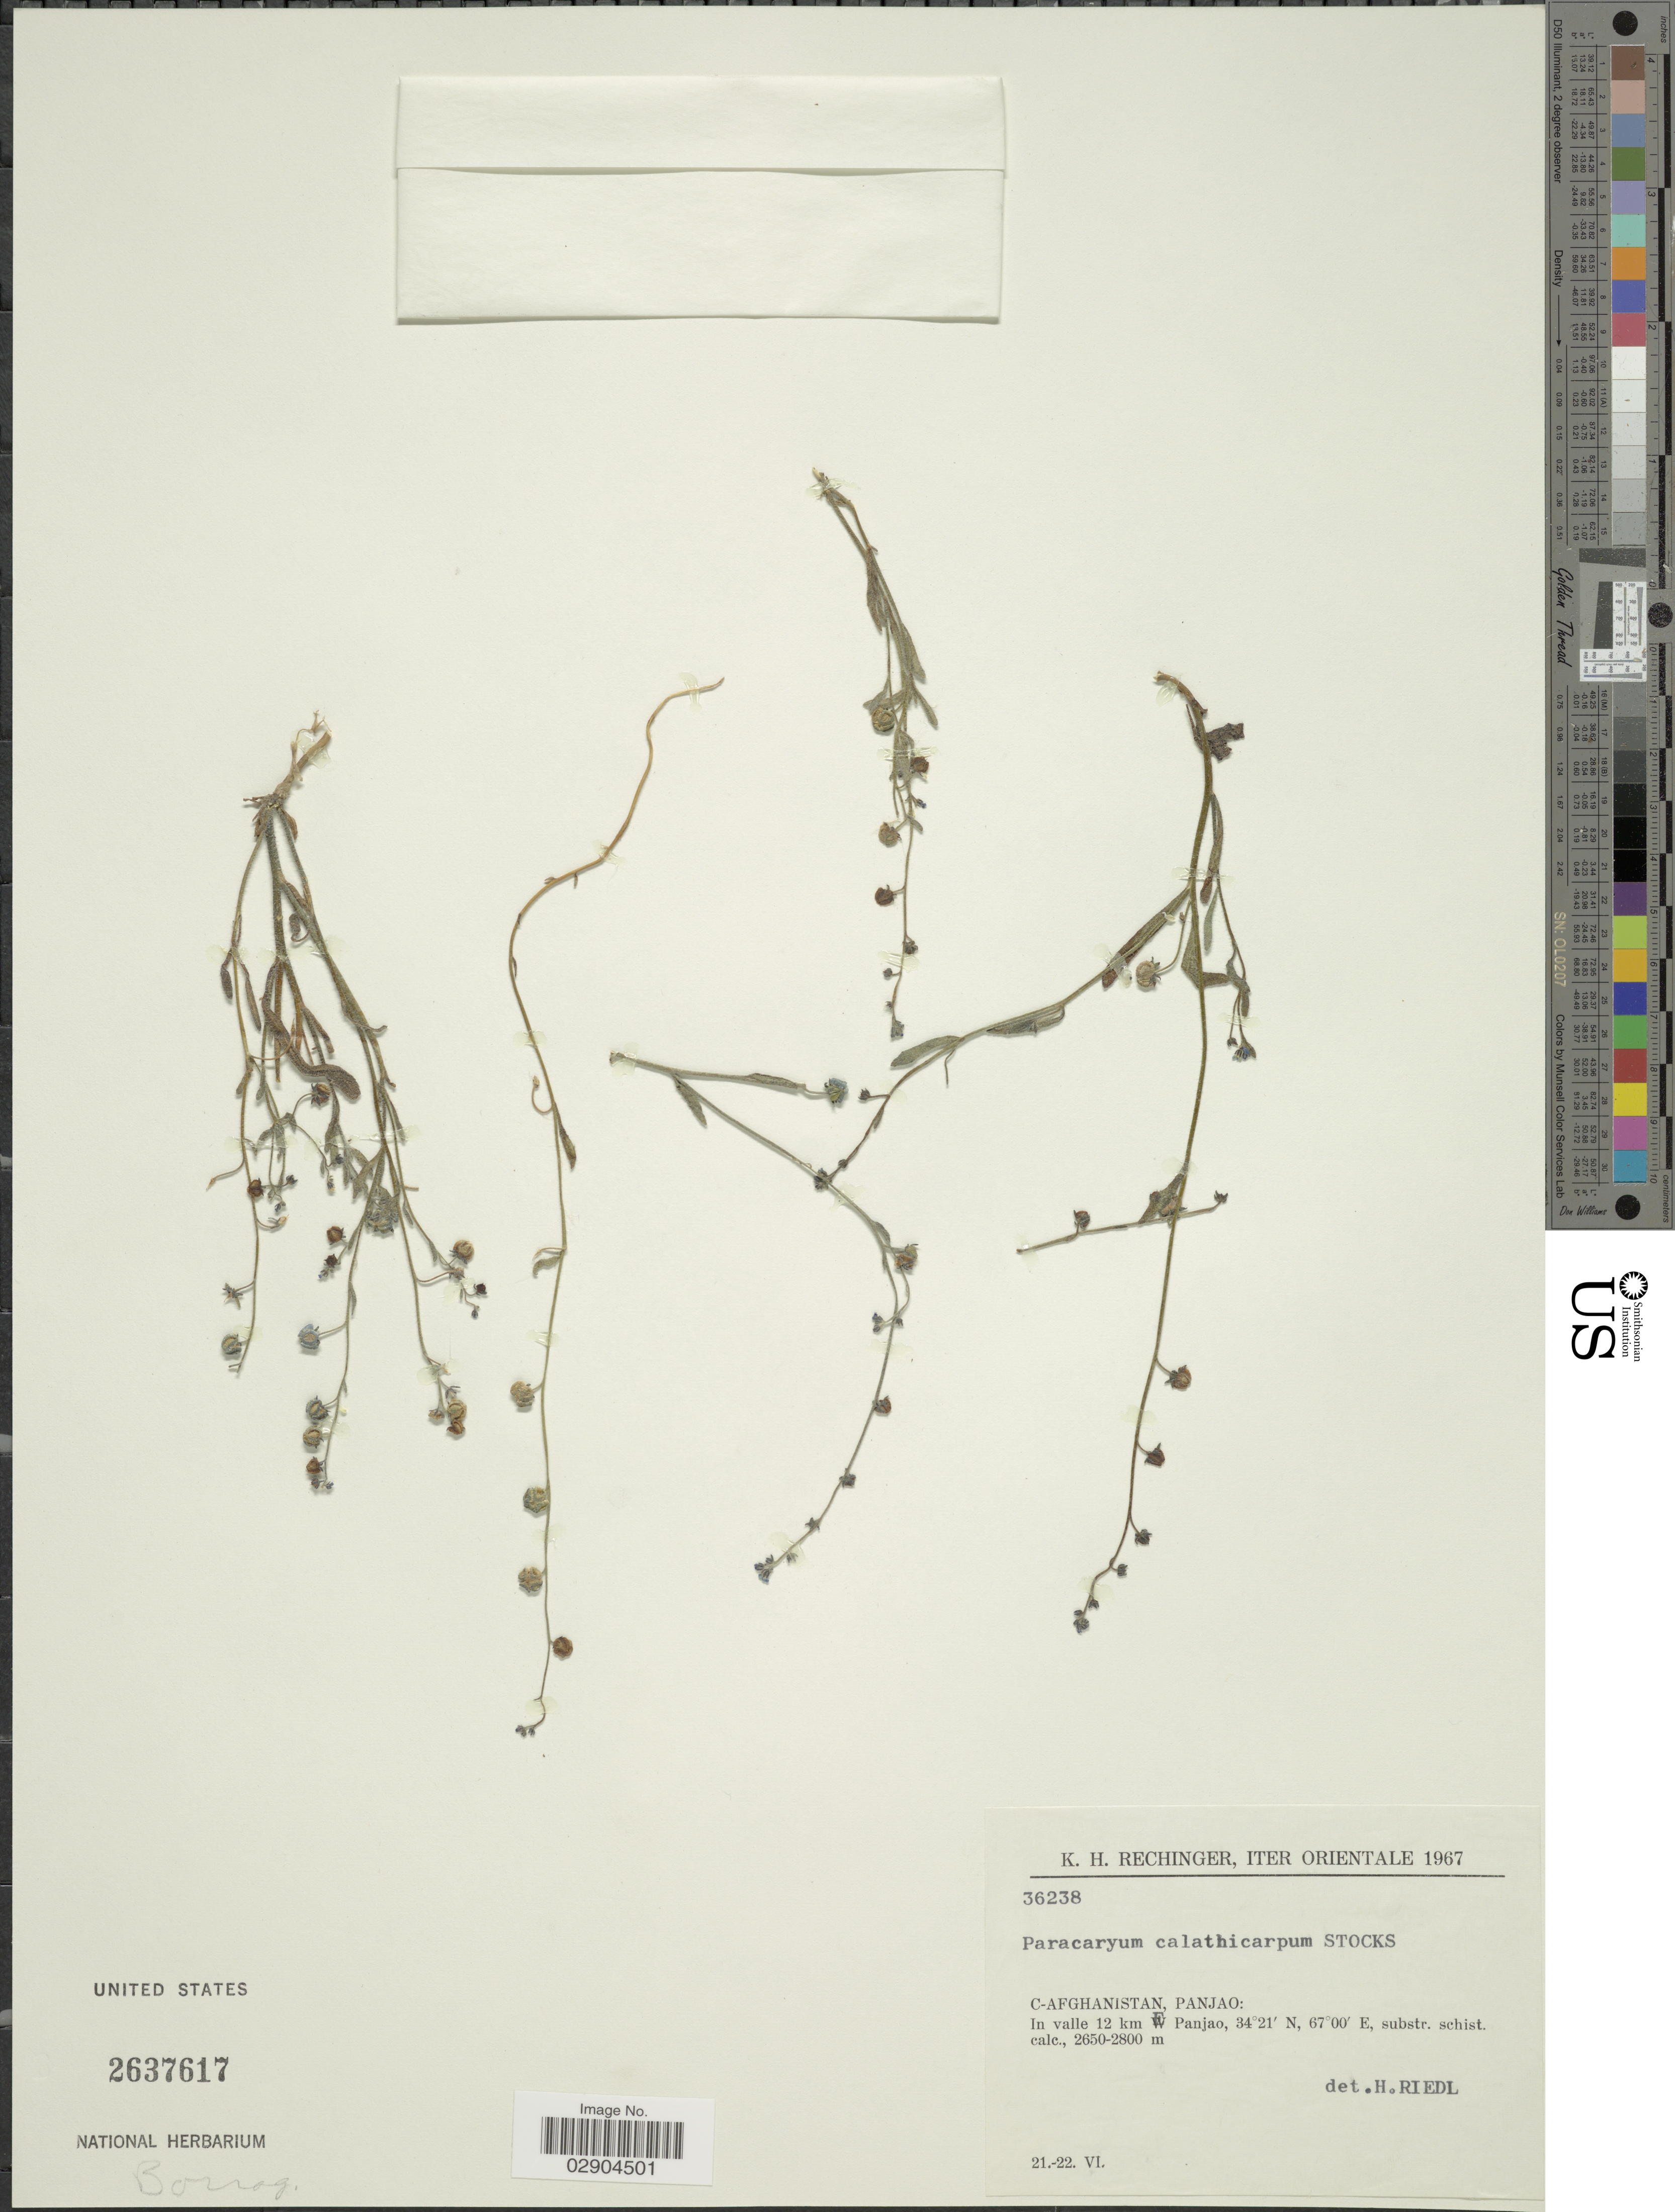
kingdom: Plantae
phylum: Tracheophyta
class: Magnoliopsida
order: Boraginales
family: Boraginaceae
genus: Paracaryum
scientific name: Paracaryum calycinum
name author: Boiss. & Balansa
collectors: K. H. Rechinger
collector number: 36238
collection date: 1967-06-21/1967-06-22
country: Afghanistan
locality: C-Afghanistan, Panjao: In valle 12 km E Panjao.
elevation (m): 2650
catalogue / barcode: US 2637617